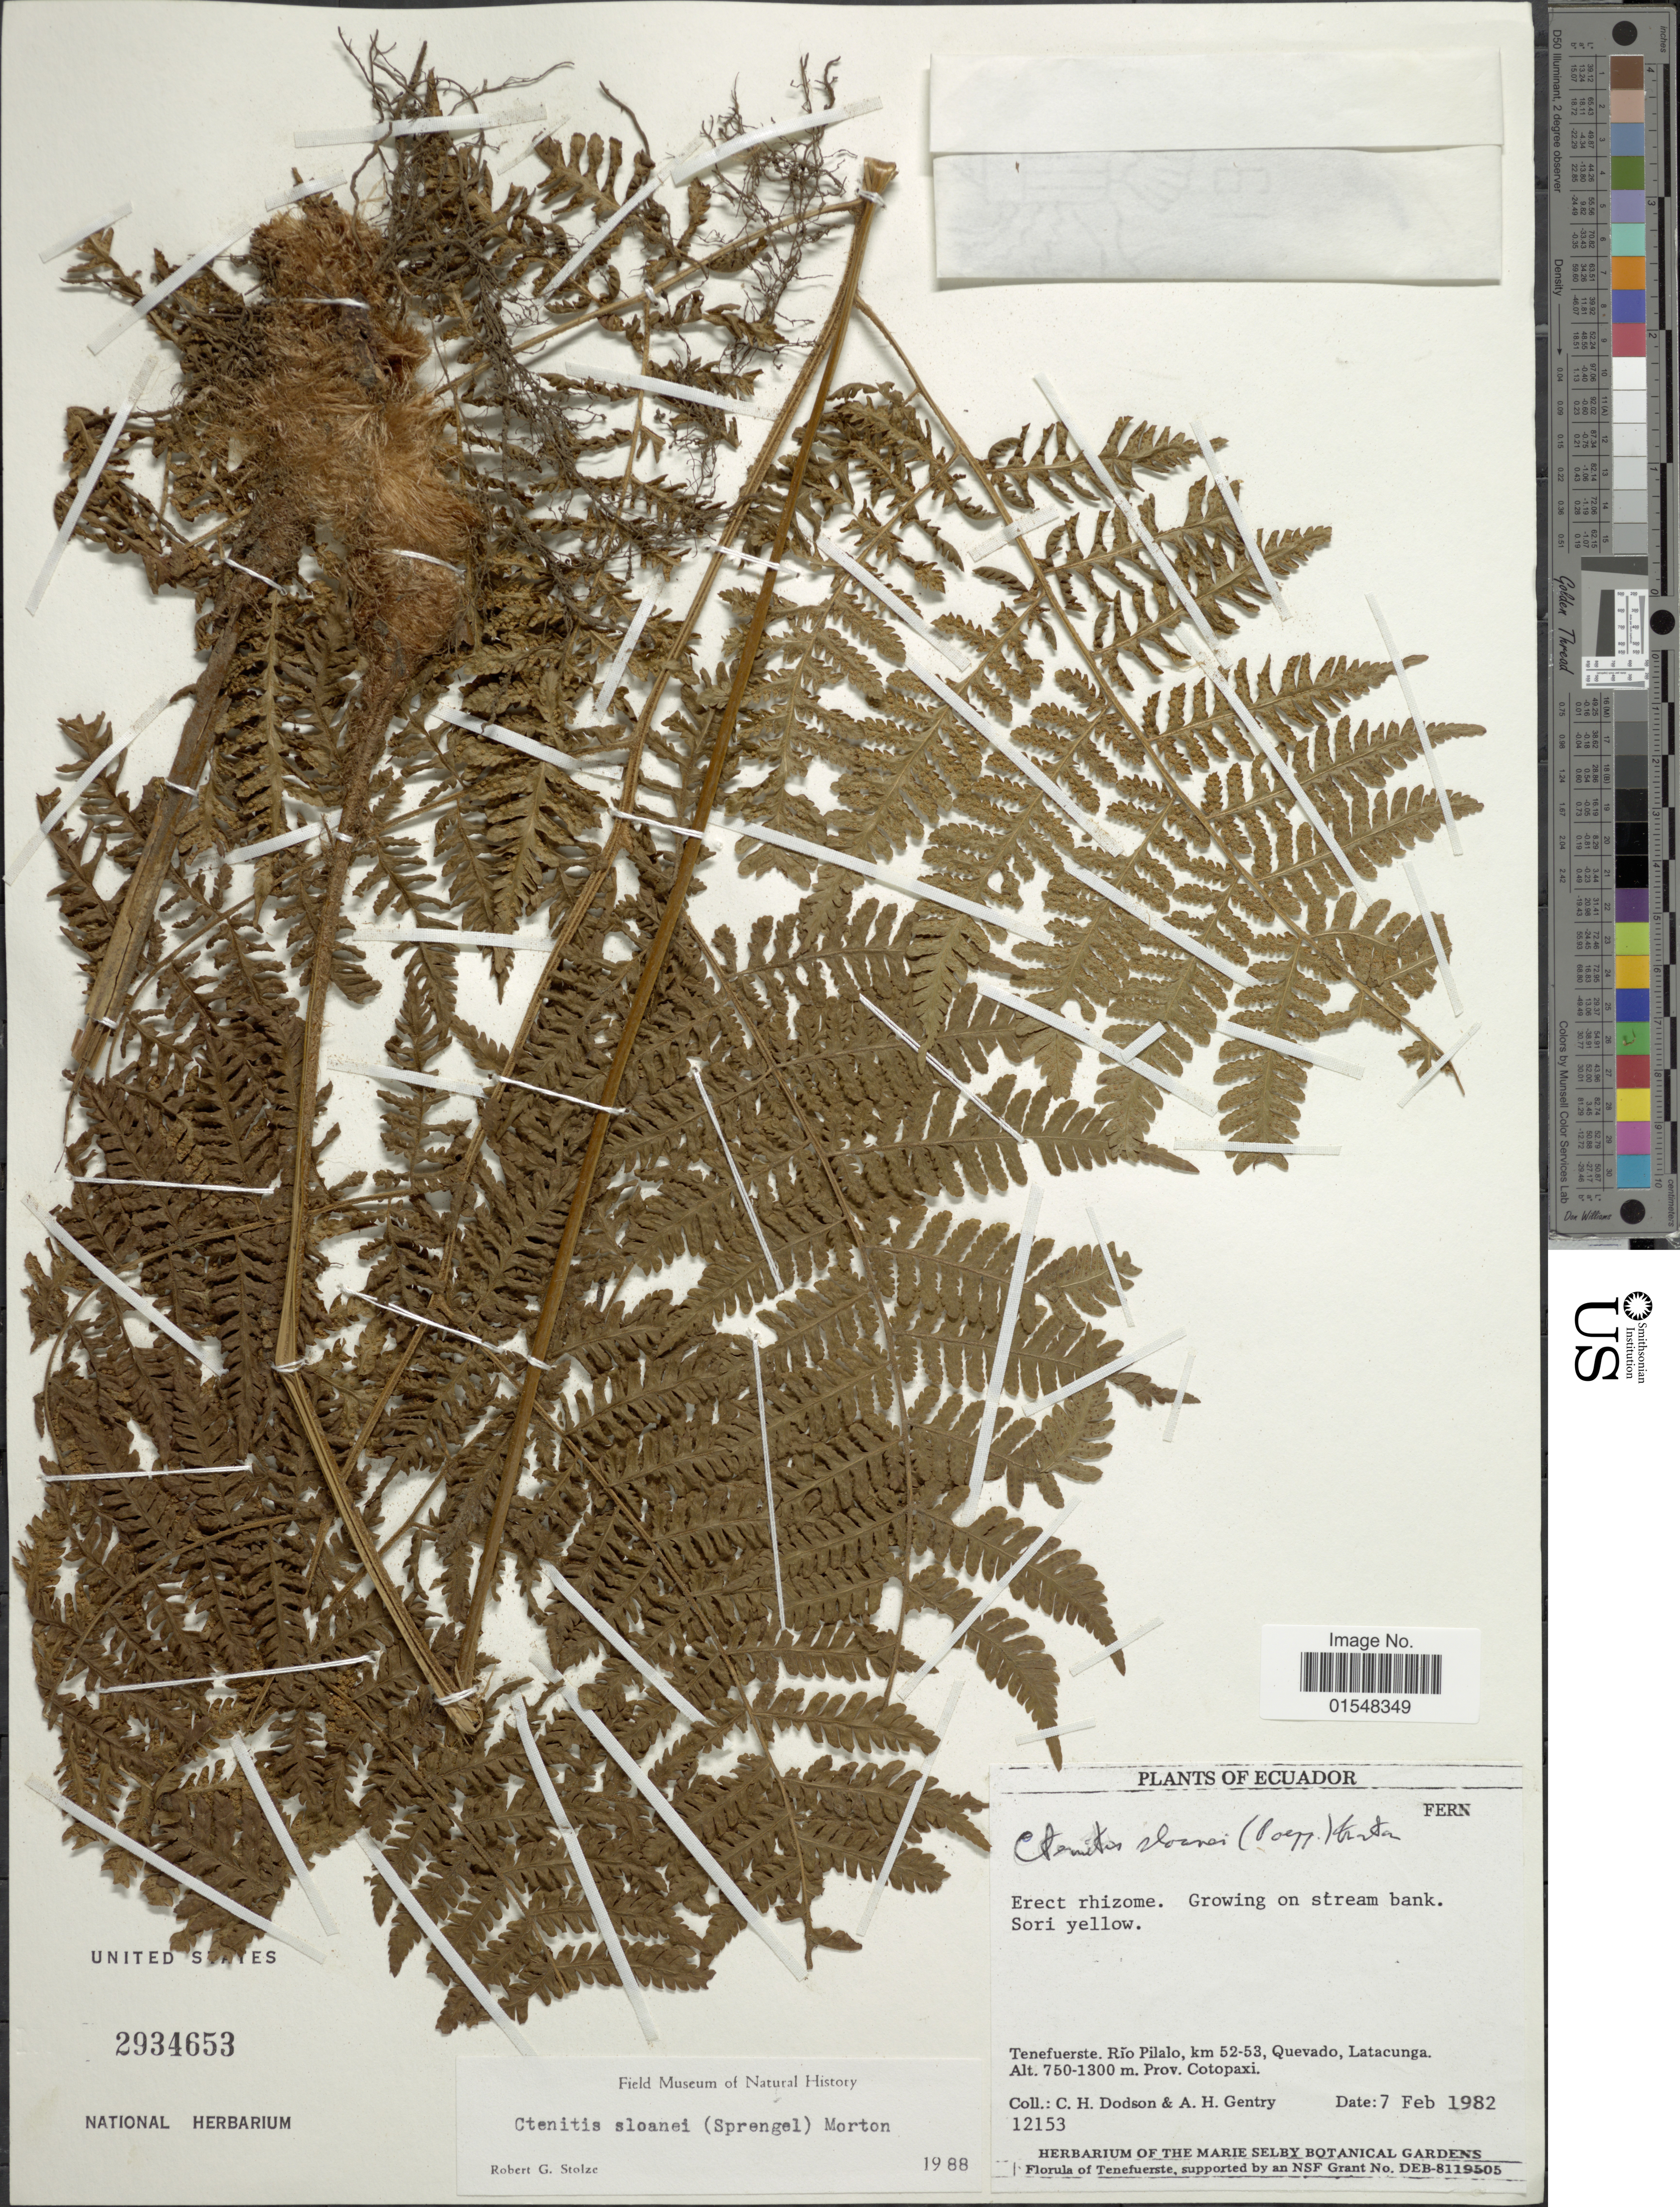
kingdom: Plantae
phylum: Tracheophyta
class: Polypodiopsida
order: Polypodiales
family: Dryopteridaceae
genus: Ctenitis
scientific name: Ctenitis sloanei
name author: (Poepp. ex Spreng.) C.V. Morton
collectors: C. H. Dodson & A. H. Gentry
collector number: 12153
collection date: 1982-02-07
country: Ecuador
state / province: Cotopaxi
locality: Tenefuerste, Río Pilalo, km 52-53, Quevado, Latacunga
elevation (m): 750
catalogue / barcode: US 2934653